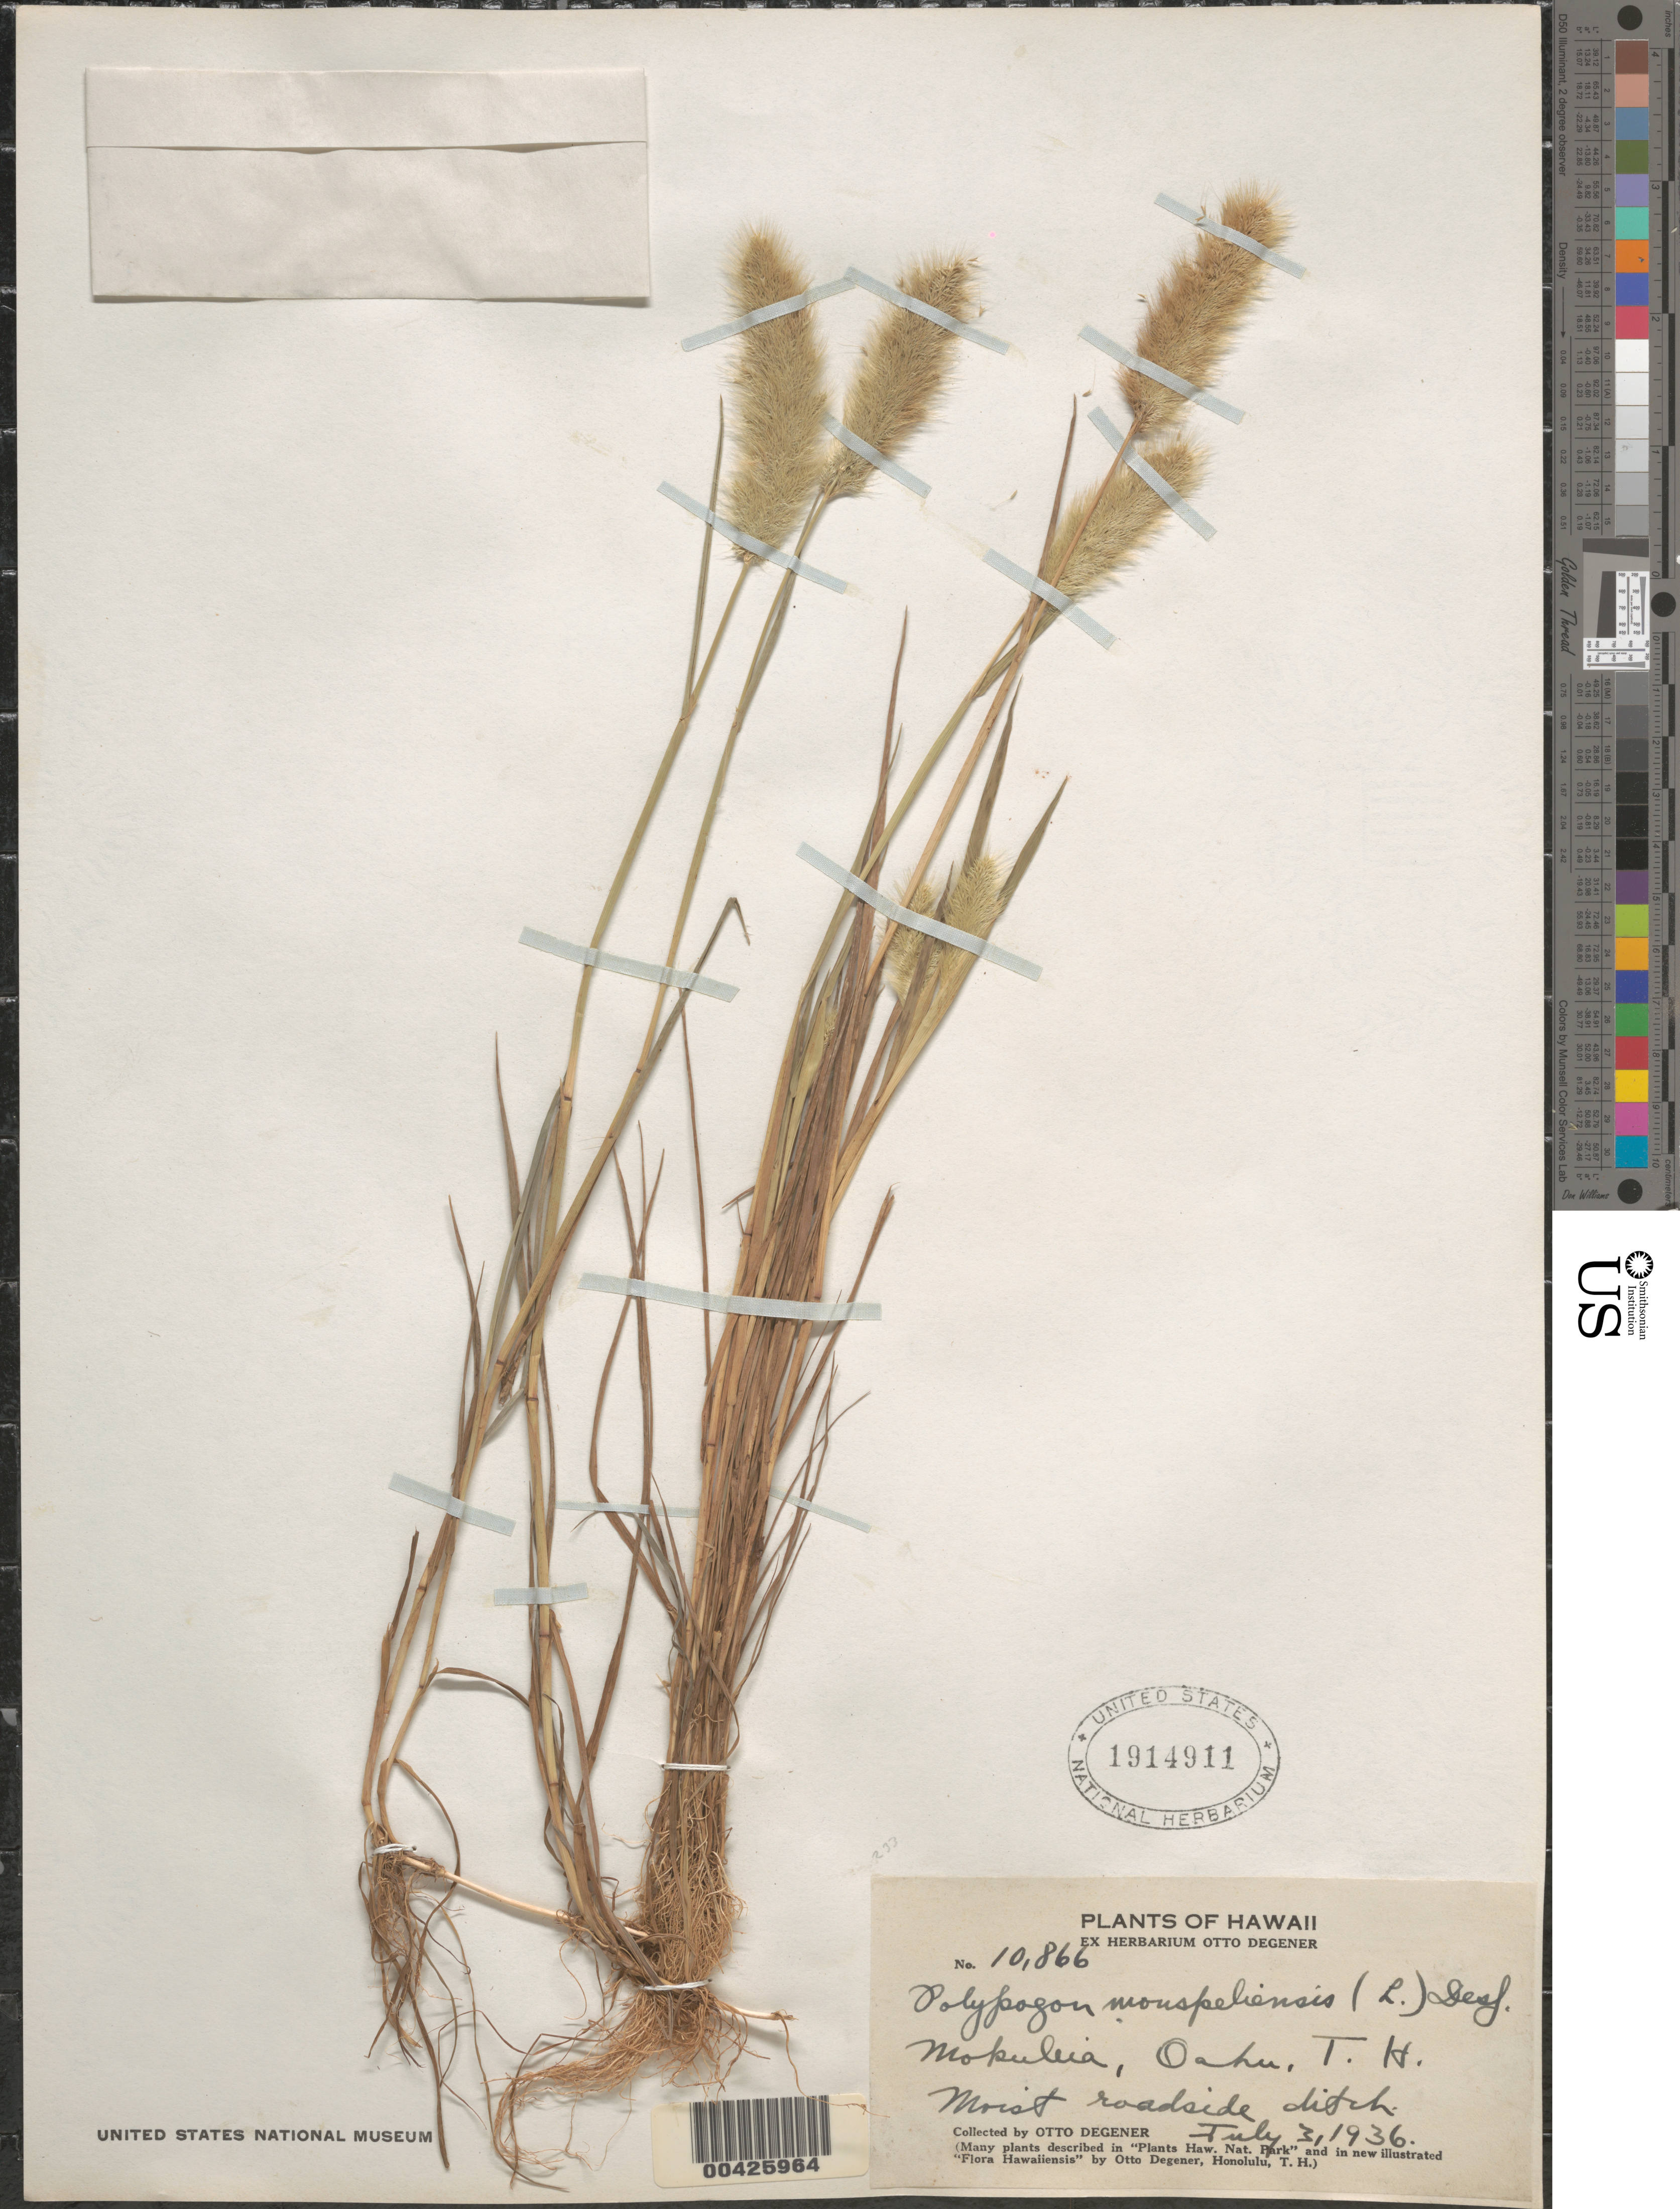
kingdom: Plantae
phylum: Tracheophyta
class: Liliopsida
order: Poales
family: Poaceae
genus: Polypogon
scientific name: Polypogon monspeliensis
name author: (L.) Desf.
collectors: O. Degener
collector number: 10866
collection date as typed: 3 Jul 1936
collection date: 1936-07-03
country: United States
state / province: Hawaii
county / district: Honolulu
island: Oahu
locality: Mokuleia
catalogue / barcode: US 1914911